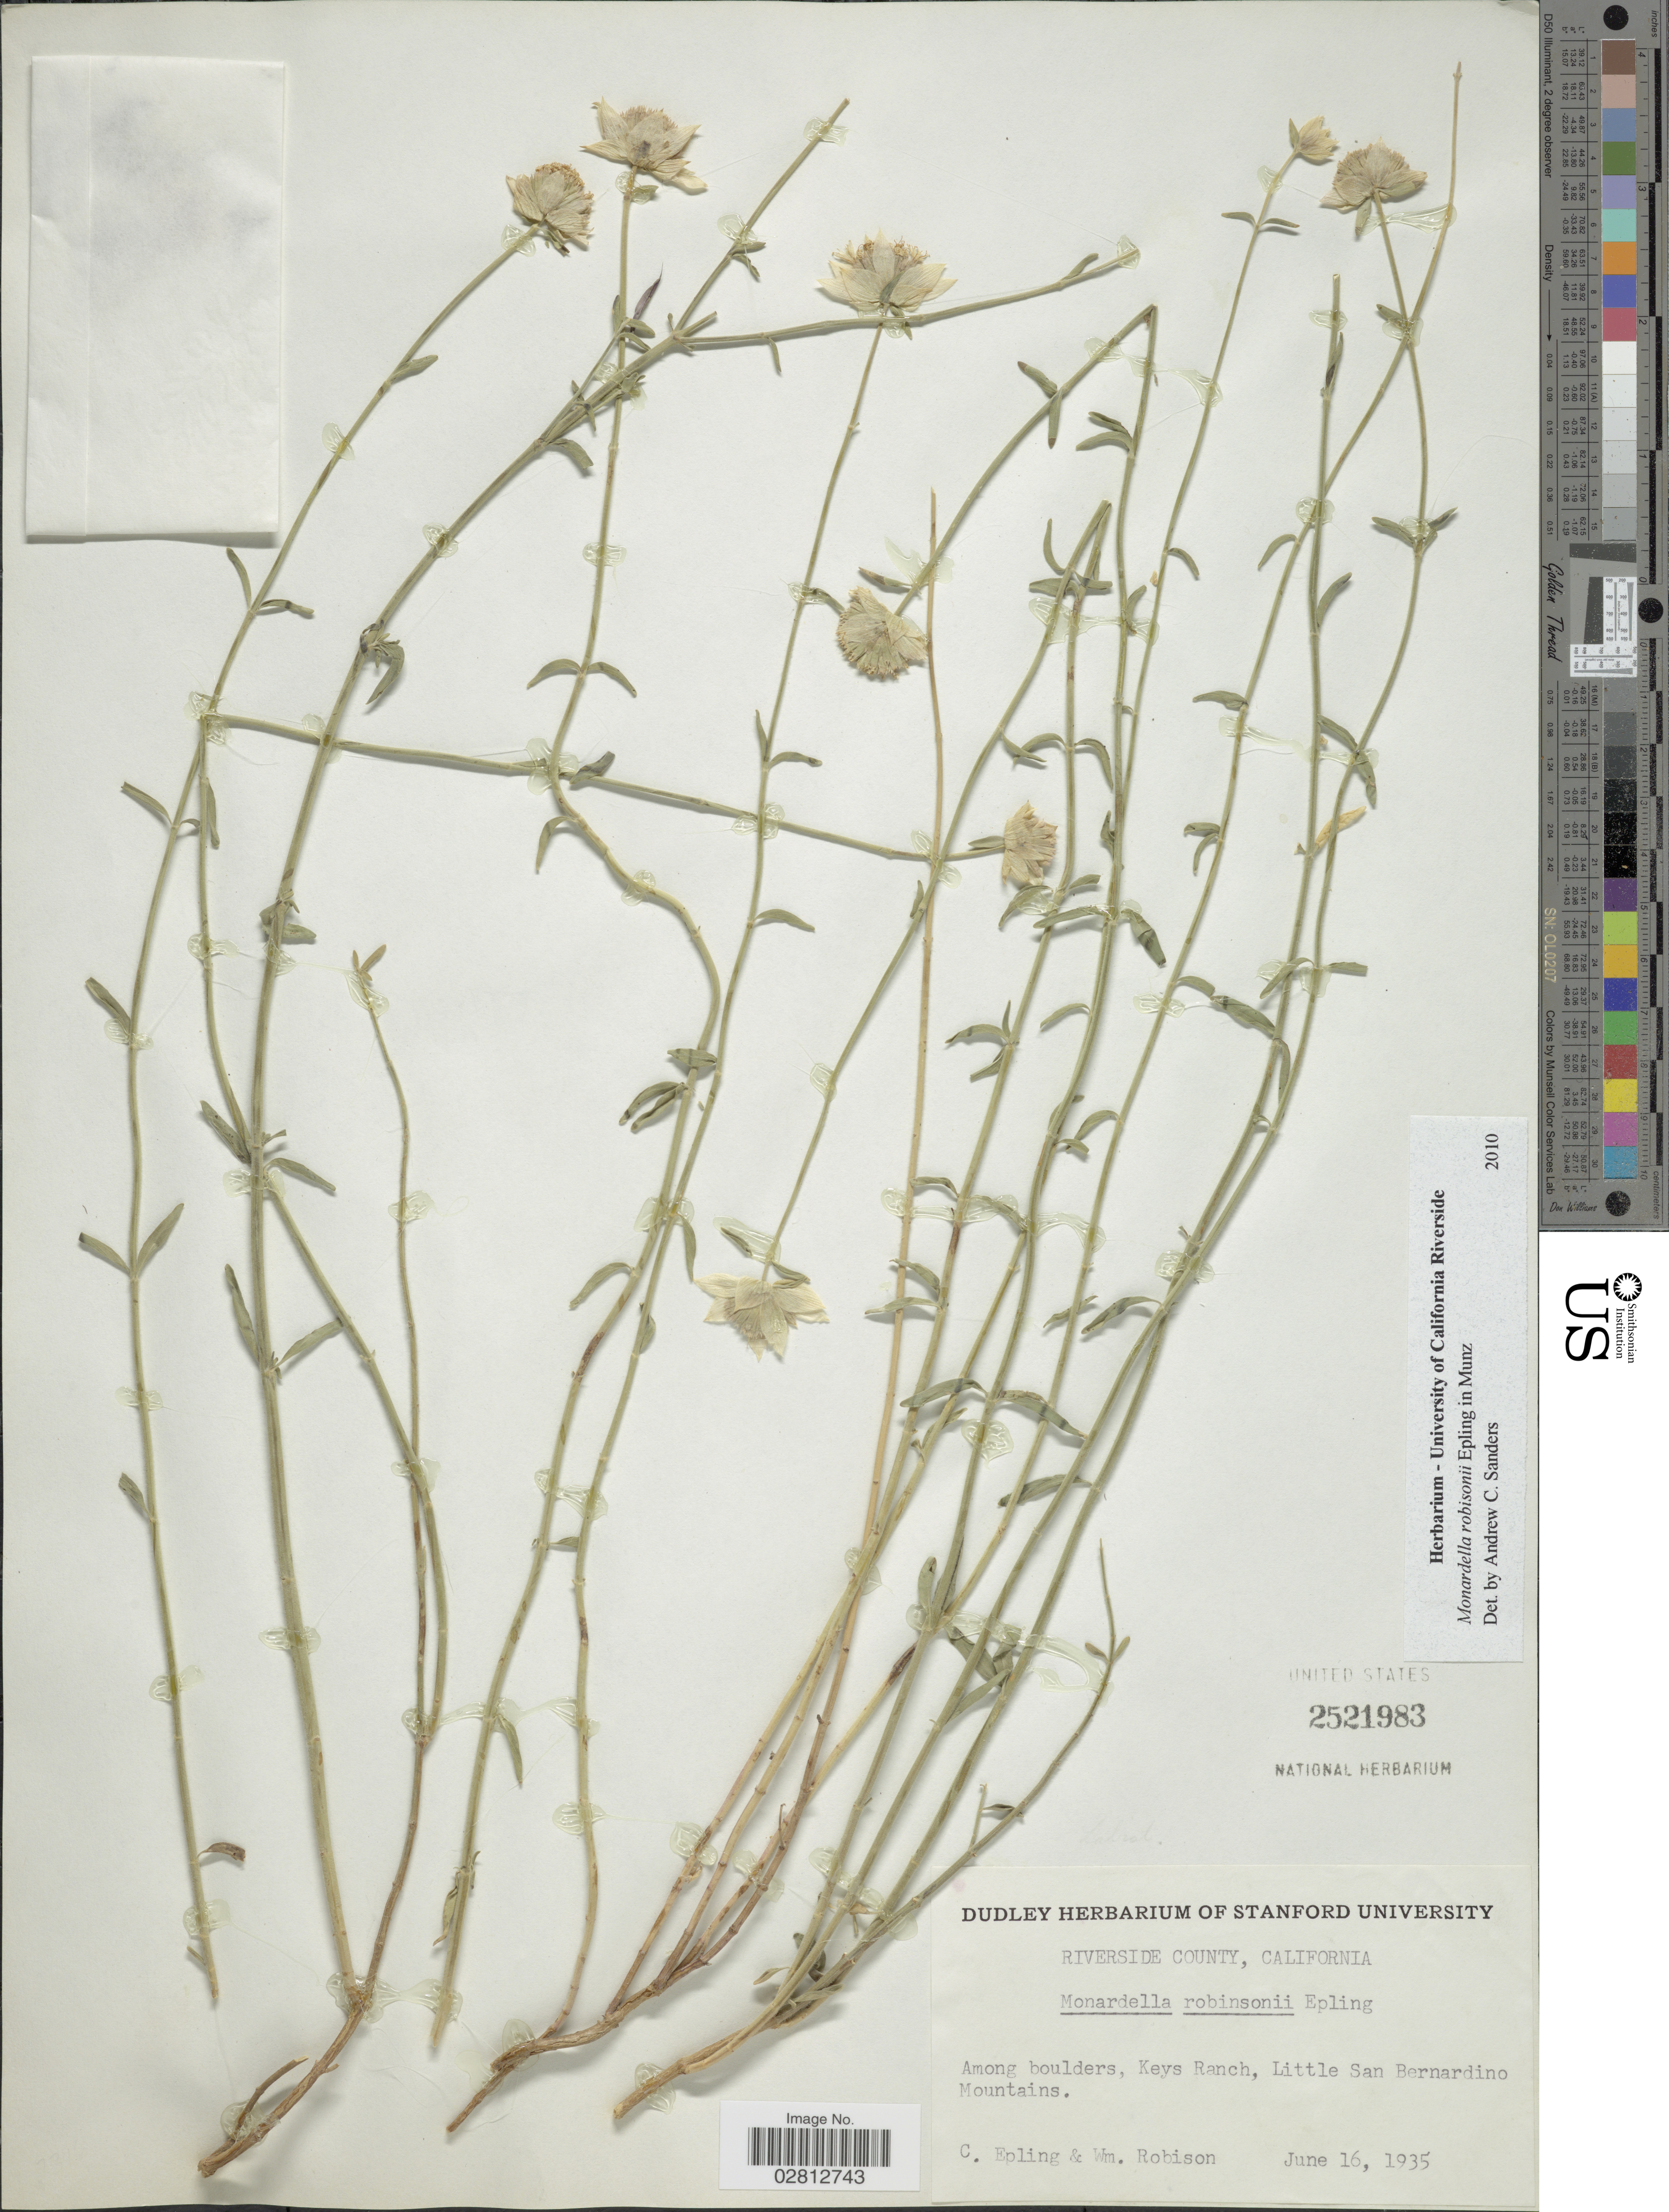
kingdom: Plantae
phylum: Tracheophyta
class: Magnoliopsida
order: Lamiales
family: Lamiaceae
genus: Monardella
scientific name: Monardella robinsonii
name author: Epling ex Munz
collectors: -- Epling & W. Robison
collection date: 1935-06-16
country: United States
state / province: California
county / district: Riverside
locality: Riverside County, among boulders, Keys Ranch, Little San Bernardino Mountains.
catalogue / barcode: US 2521983